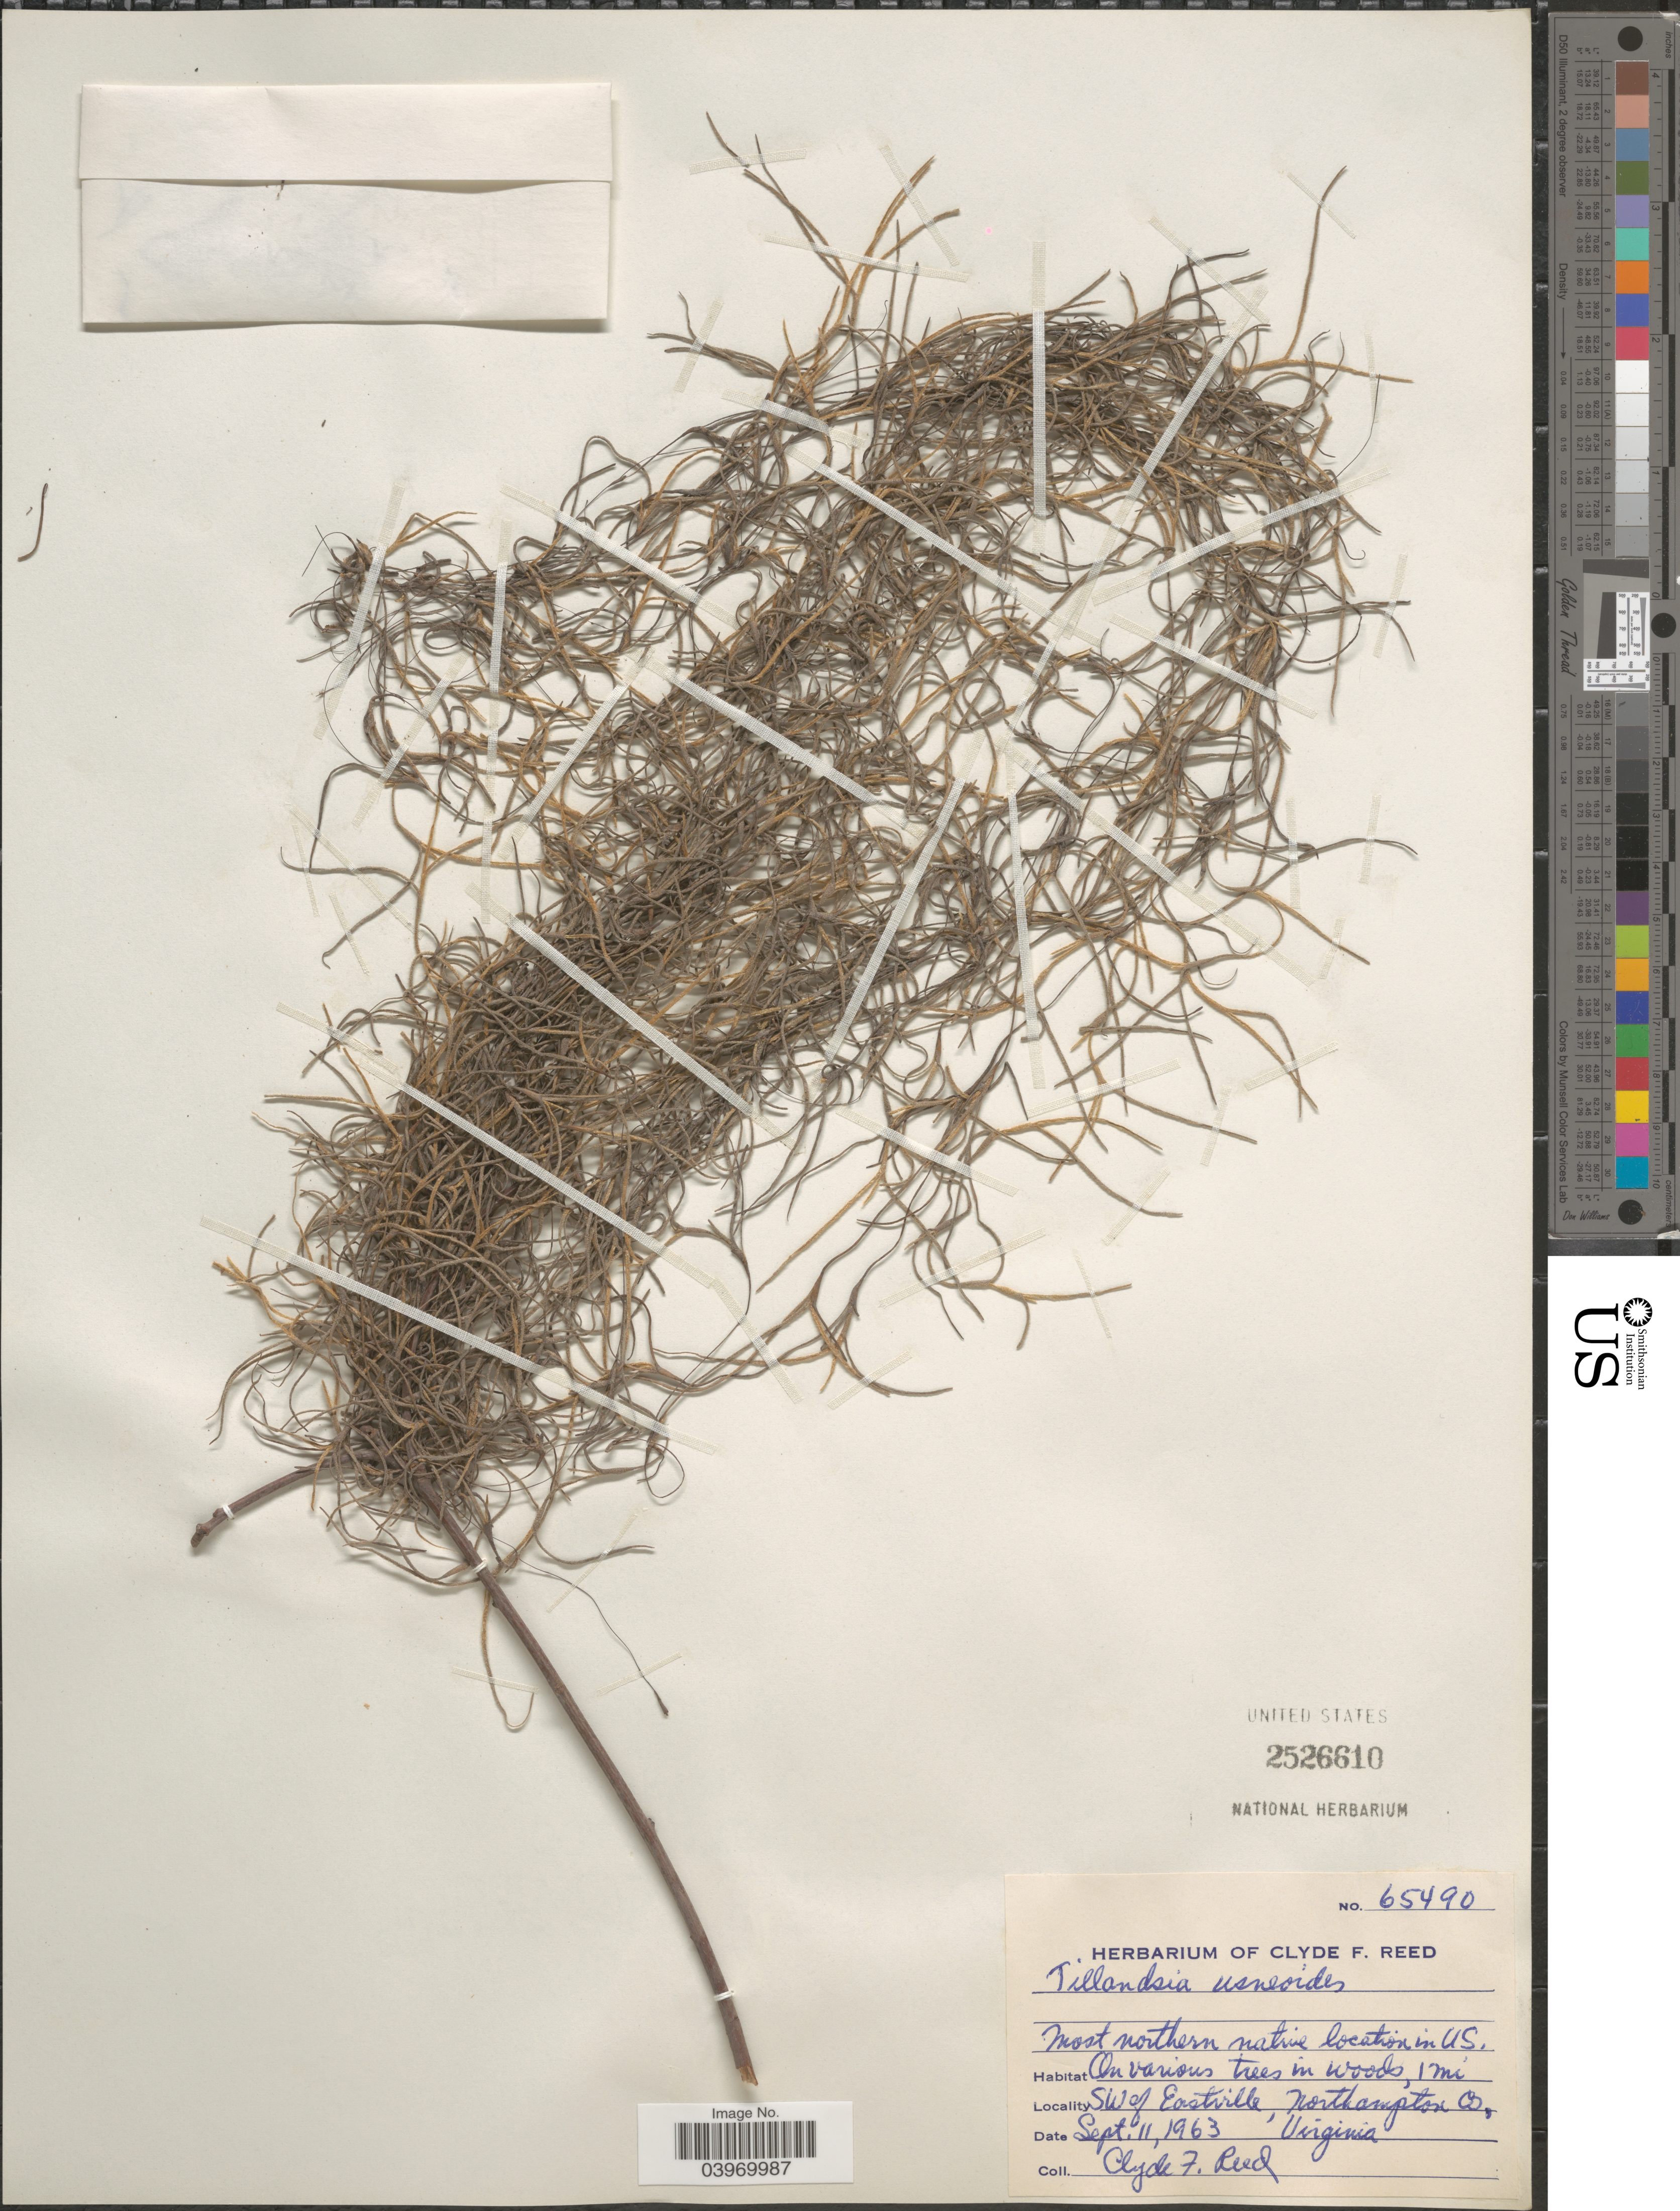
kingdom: Plantae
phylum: Tracheophyta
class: Liliopsida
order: Poales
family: Bromeliaceae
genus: Tillandsia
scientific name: Tillandsia usneoides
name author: (L.) L.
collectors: C. F. Reed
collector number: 65490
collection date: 1963-09-11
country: United States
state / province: Virginia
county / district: Northampton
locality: Most northern native location in U.S. 1 mi SW of Eastville.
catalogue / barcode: US 2526610